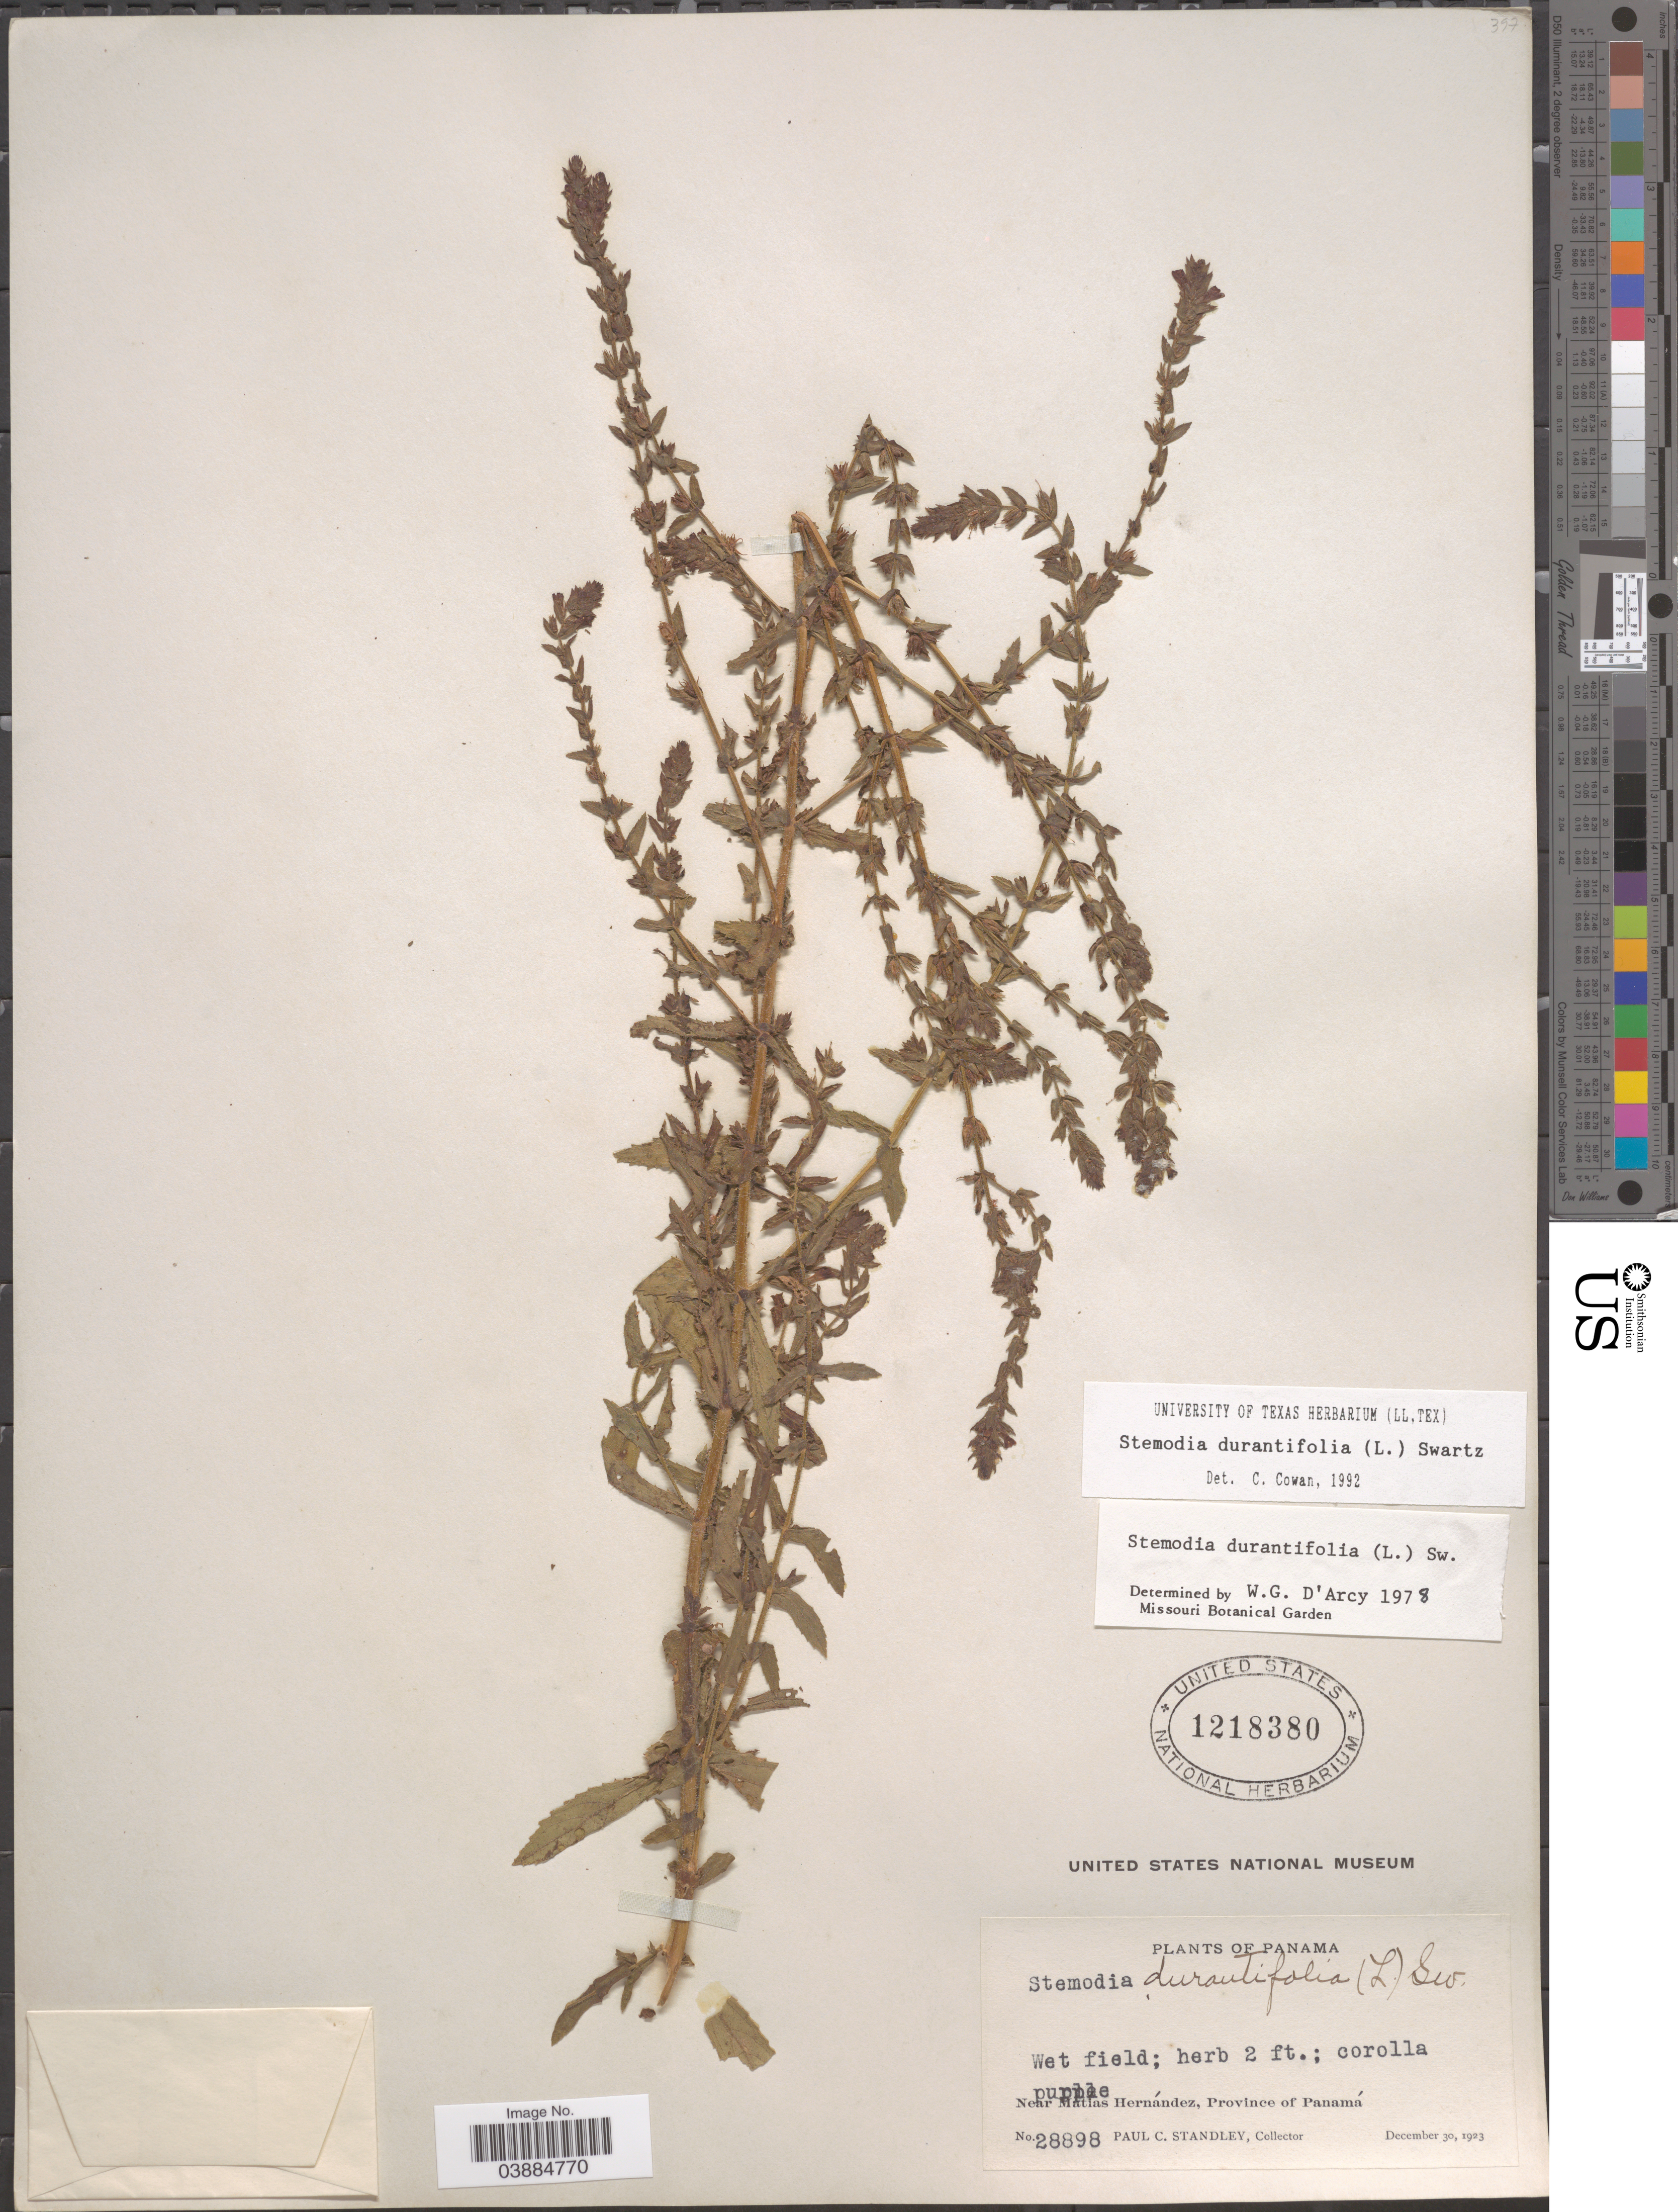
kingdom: Plantae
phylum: Tracheophyta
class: Magnoliopsida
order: Lamiales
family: Plantaginaceae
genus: Stemodia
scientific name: Stemodia durantifolia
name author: (L.) Sw.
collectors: P. C. Standley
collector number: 28898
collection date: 1923-12-30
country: Panama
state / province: Panamá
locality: Near Matias Hernández.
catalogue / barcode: US 1218380